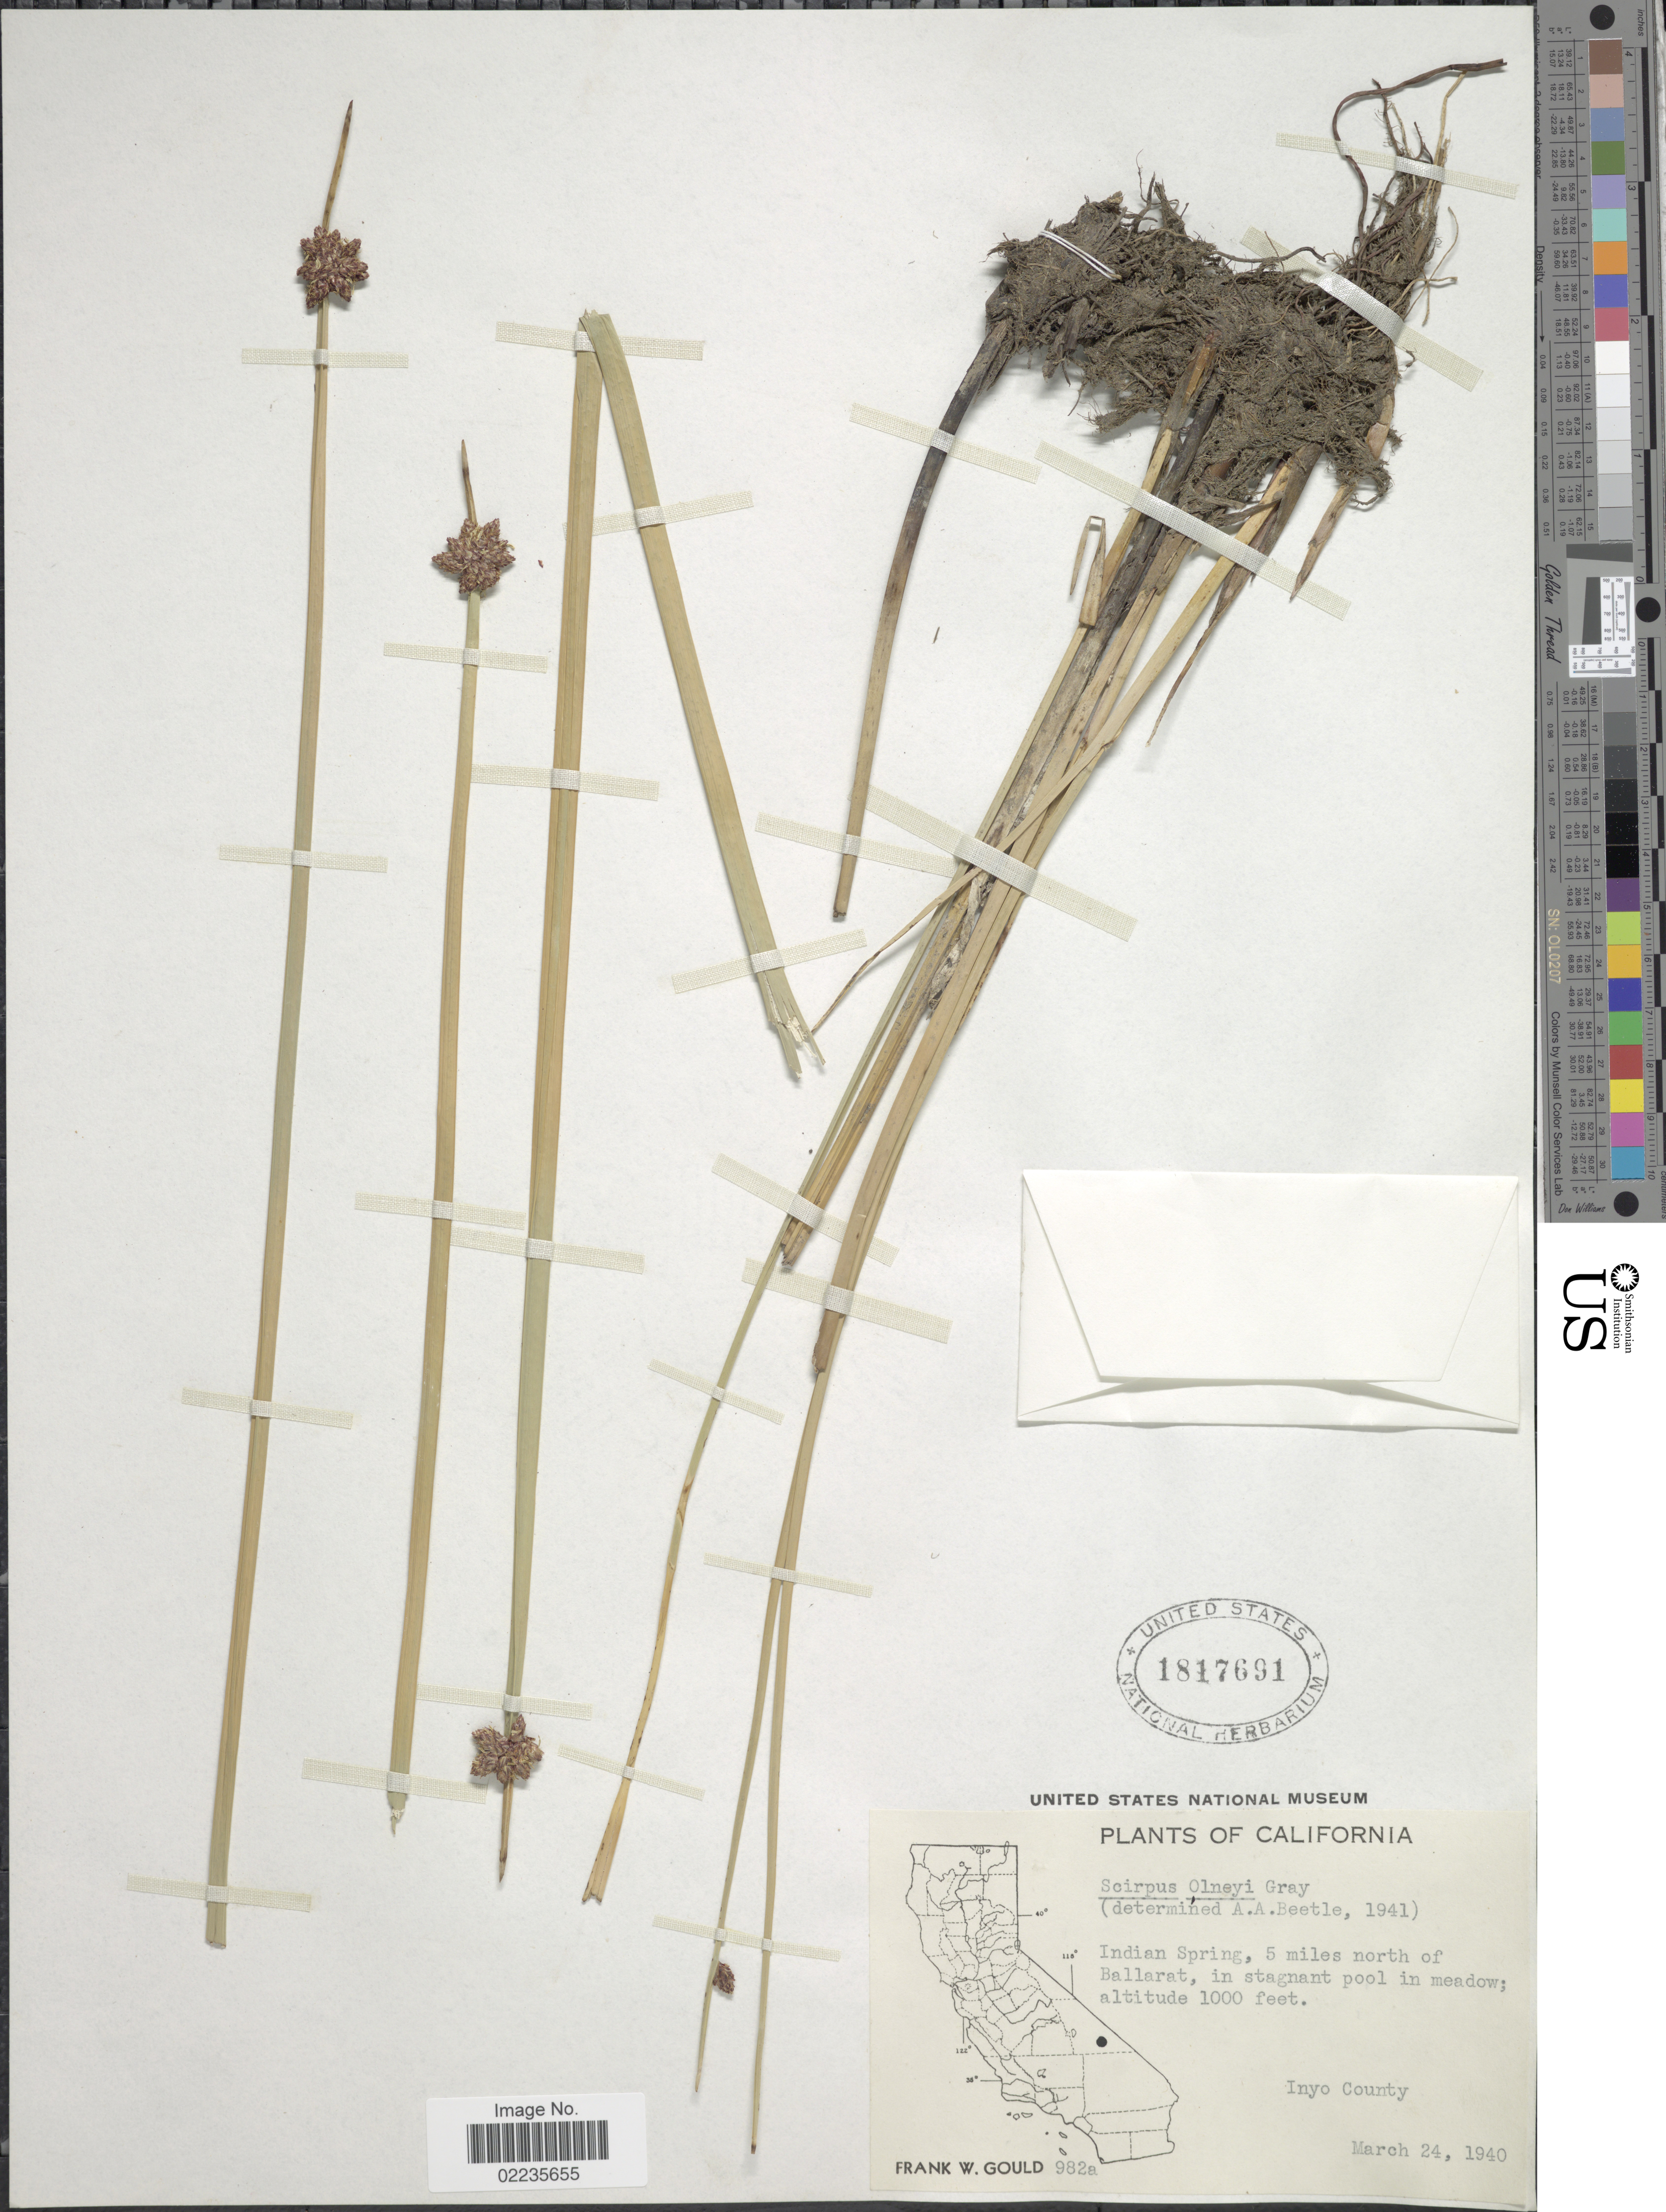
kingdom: Plantae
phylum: Tracheophyta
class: Liliopsida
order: Poales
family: Cyperaceae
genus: Schoenoplectus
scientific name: Schoenoplectus americanus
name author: (Pers.) Volkart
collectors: F. W. Gould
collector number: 982a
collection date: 1940-03-24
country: United States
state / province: California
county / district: Inyo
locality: Indian Springs, 5 miles north of Ballarat, Inyo County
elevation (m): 305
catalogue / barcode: US 1817691